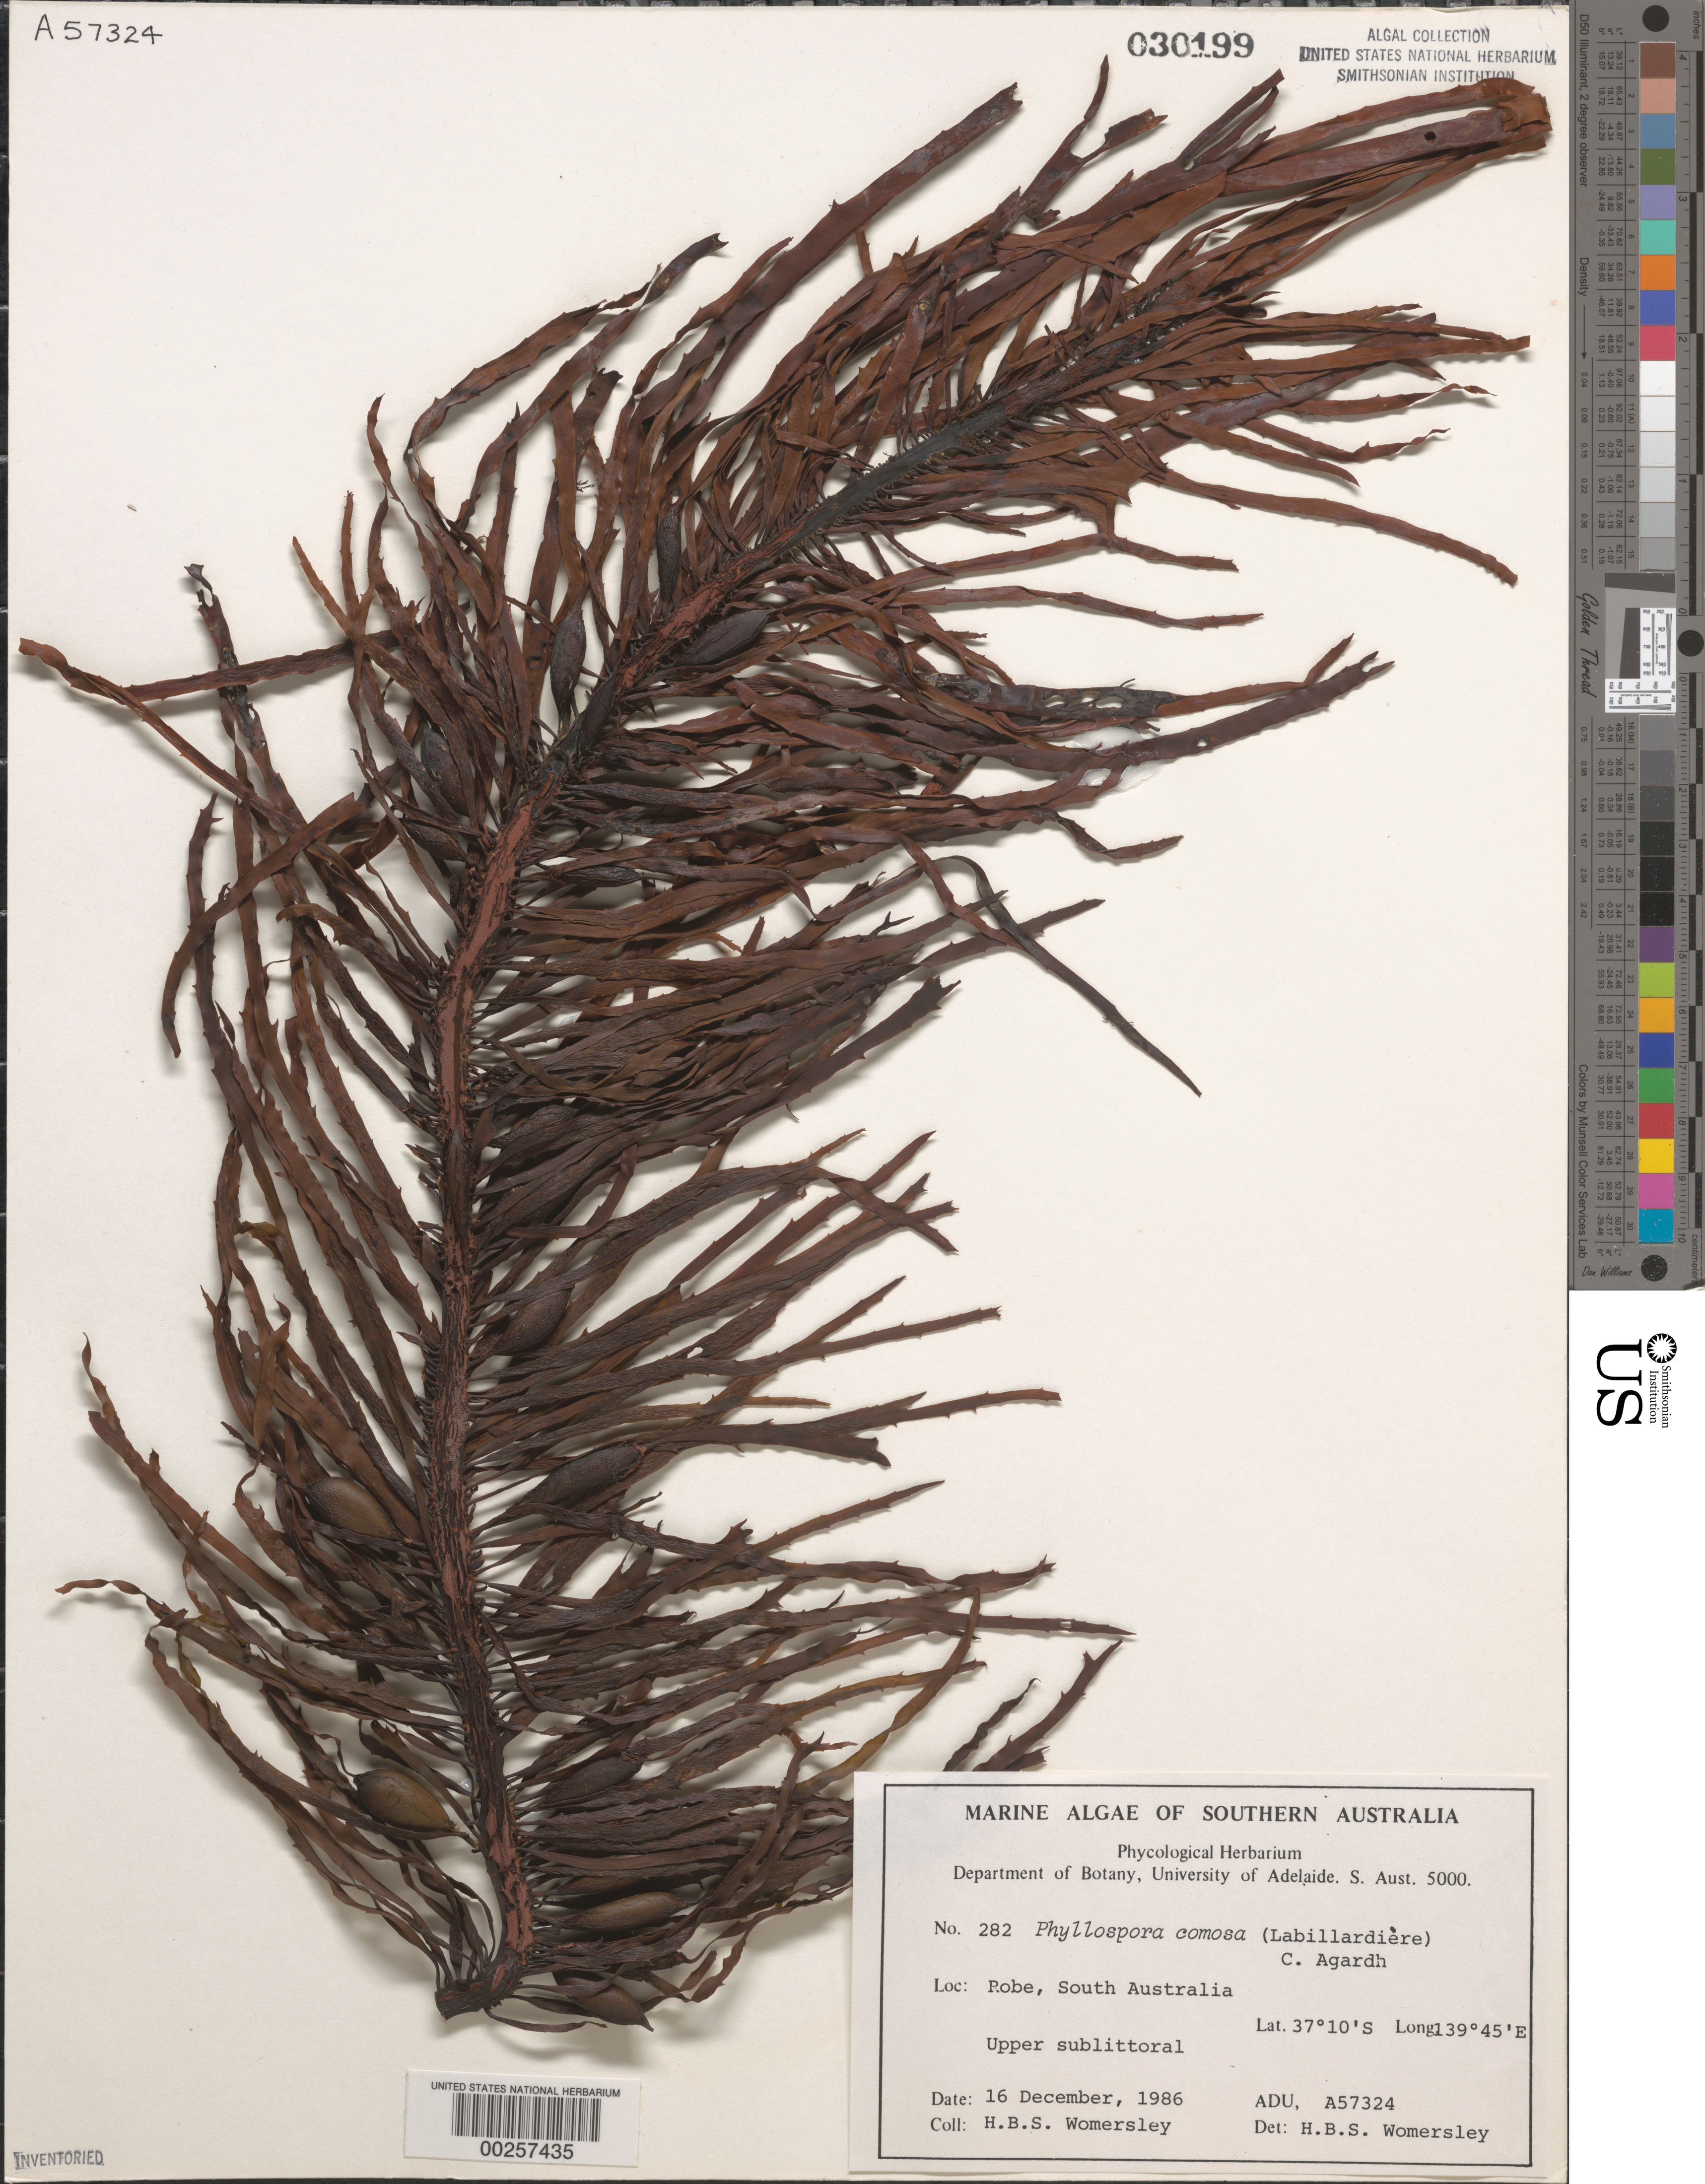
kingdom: Chromista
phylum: Ochrophyta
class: Phaeophyceae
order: Fucales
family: Seirococcaceae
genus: Phyllospora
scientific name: Phyllospora comosa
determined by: Womersley, H. B. S.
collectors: H. B. S. Womersley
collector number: ADU A57324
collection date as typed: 16 Dec 1986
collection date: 1986-12-16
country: Australia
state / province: South Australia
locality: Robe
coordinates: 37 10' S, 139 45' E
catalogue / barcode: US 30199